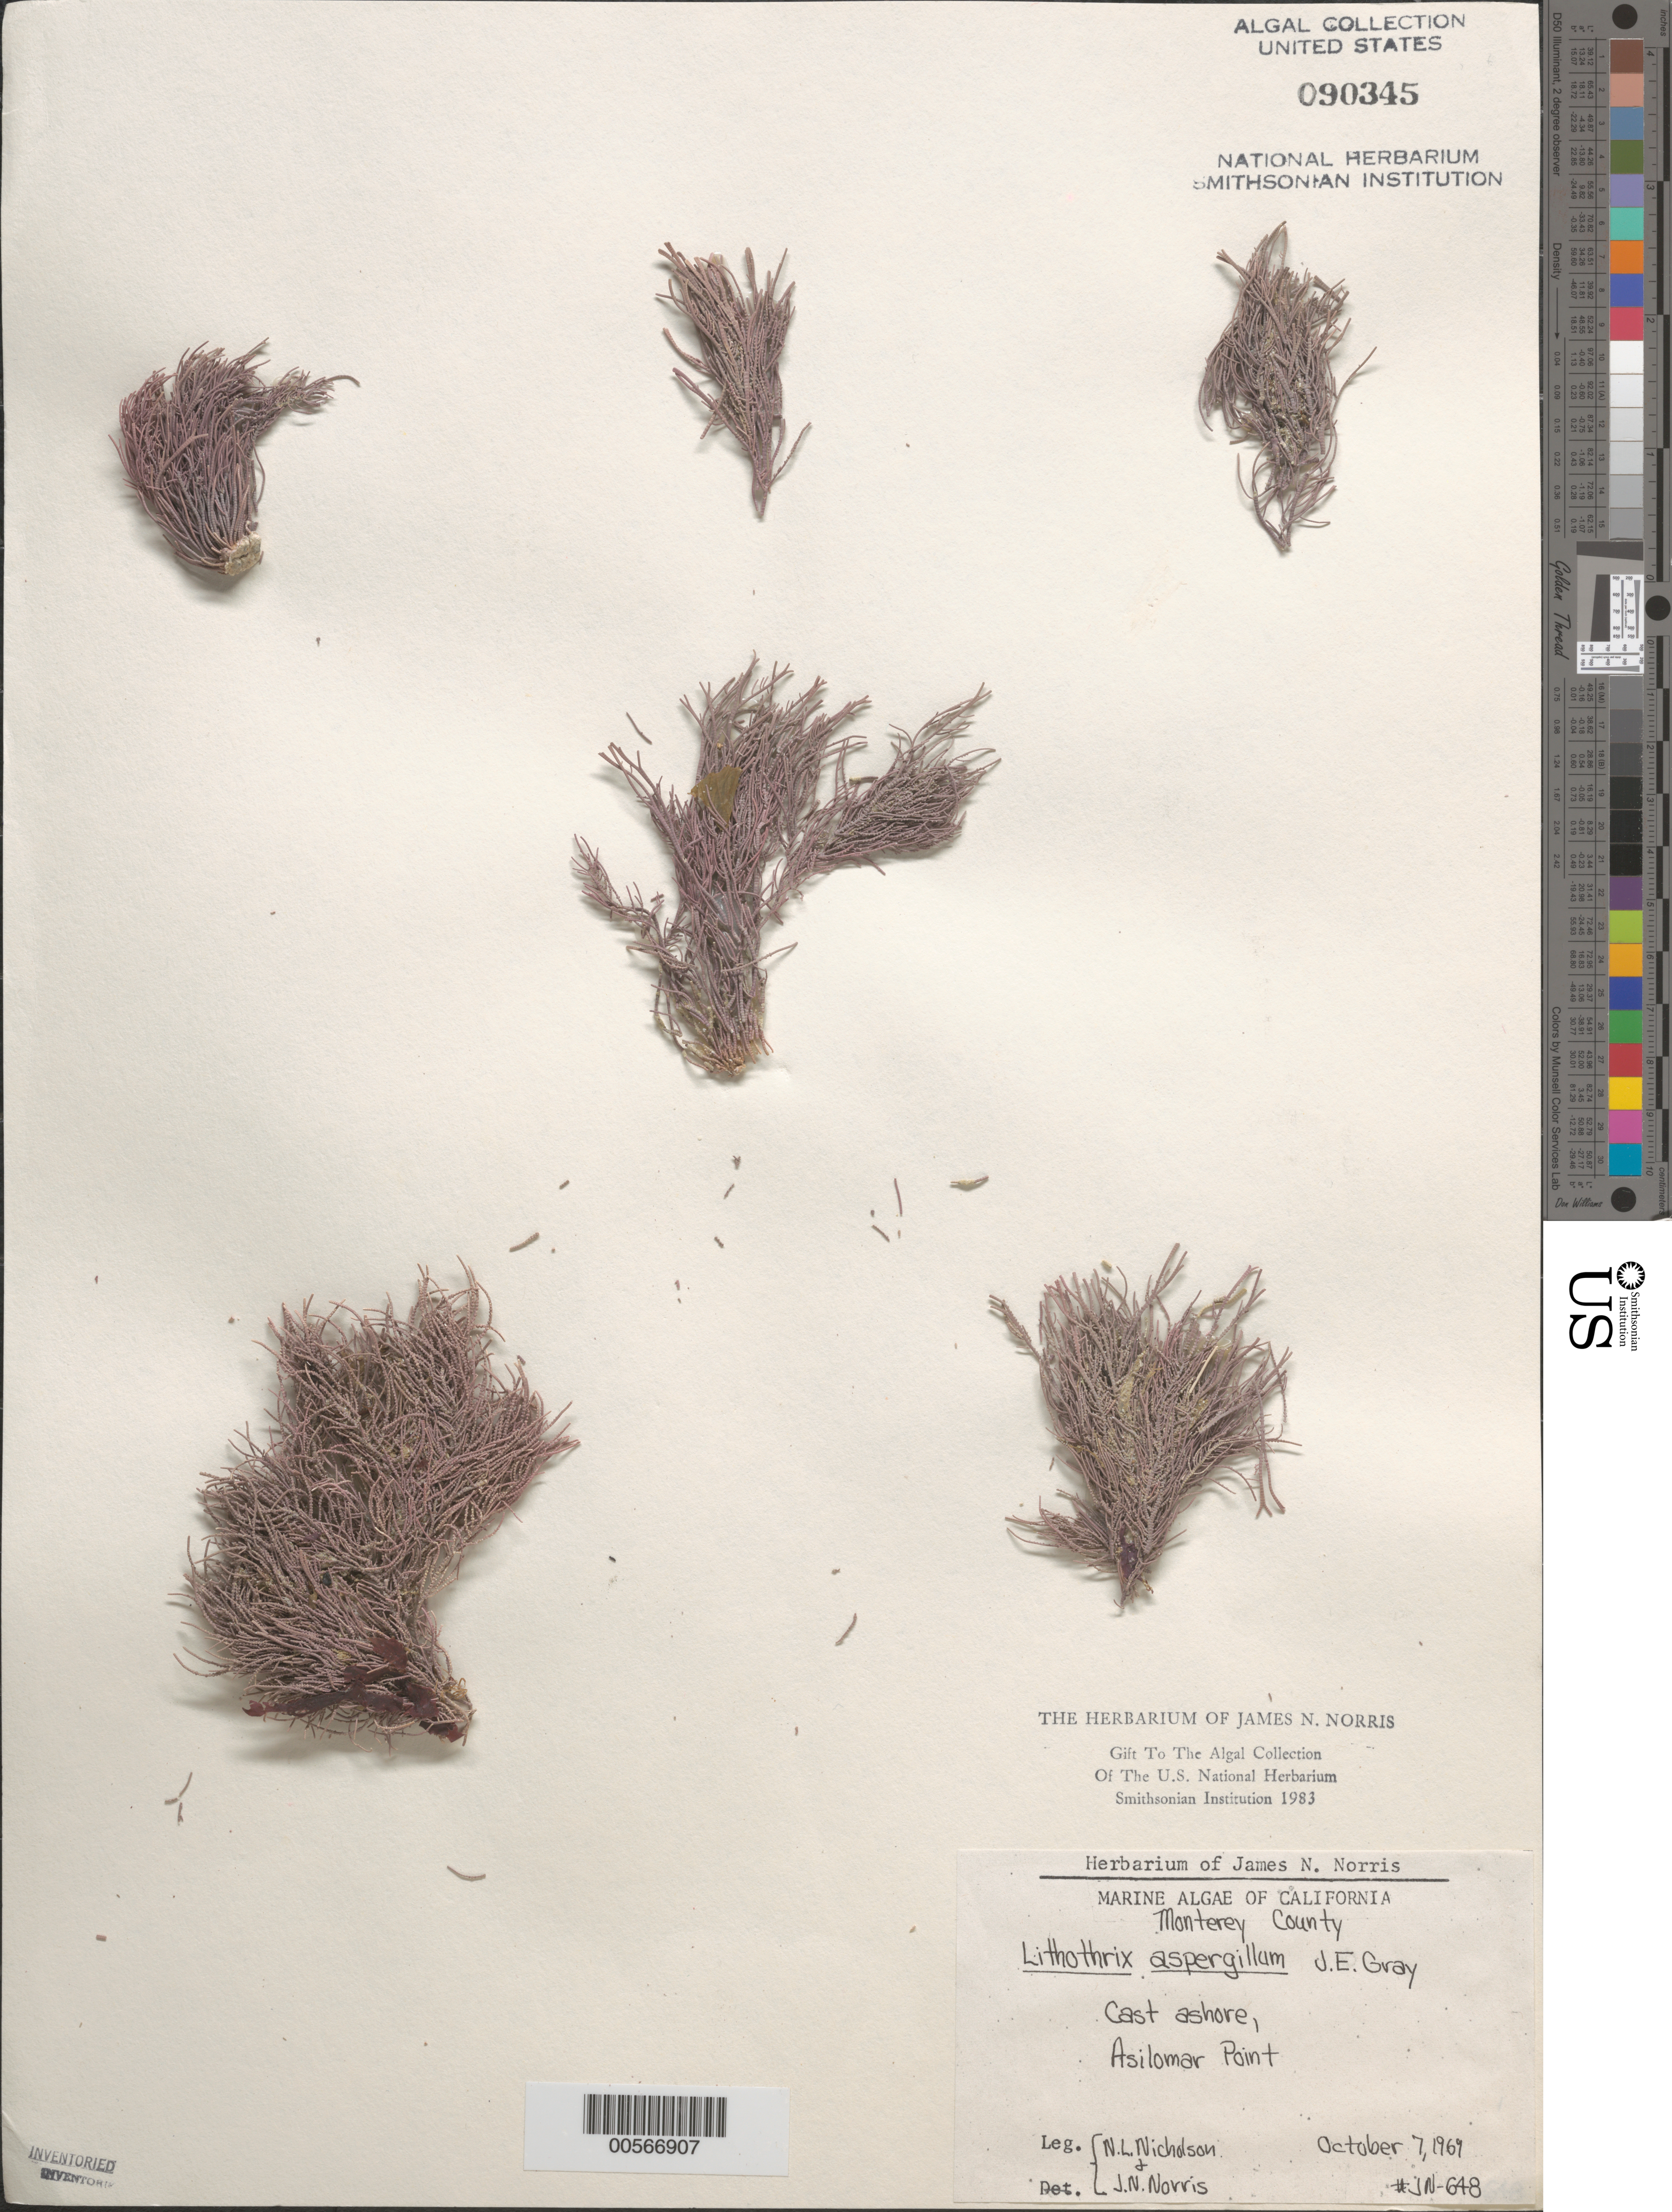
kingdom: Plantae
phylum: Rhodophyta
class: Florideophyceae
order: Corallinales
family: Lithophyllaceae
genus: Lithothrix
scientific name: Lithothrix aspergillum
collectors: N. Nicholson & J. N. Norris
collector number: JN-648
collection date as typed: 07 Oct 1969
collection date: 1969-10-07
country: United States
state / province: California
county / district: Monterey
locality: Asilomar Point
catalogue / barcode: US 90345